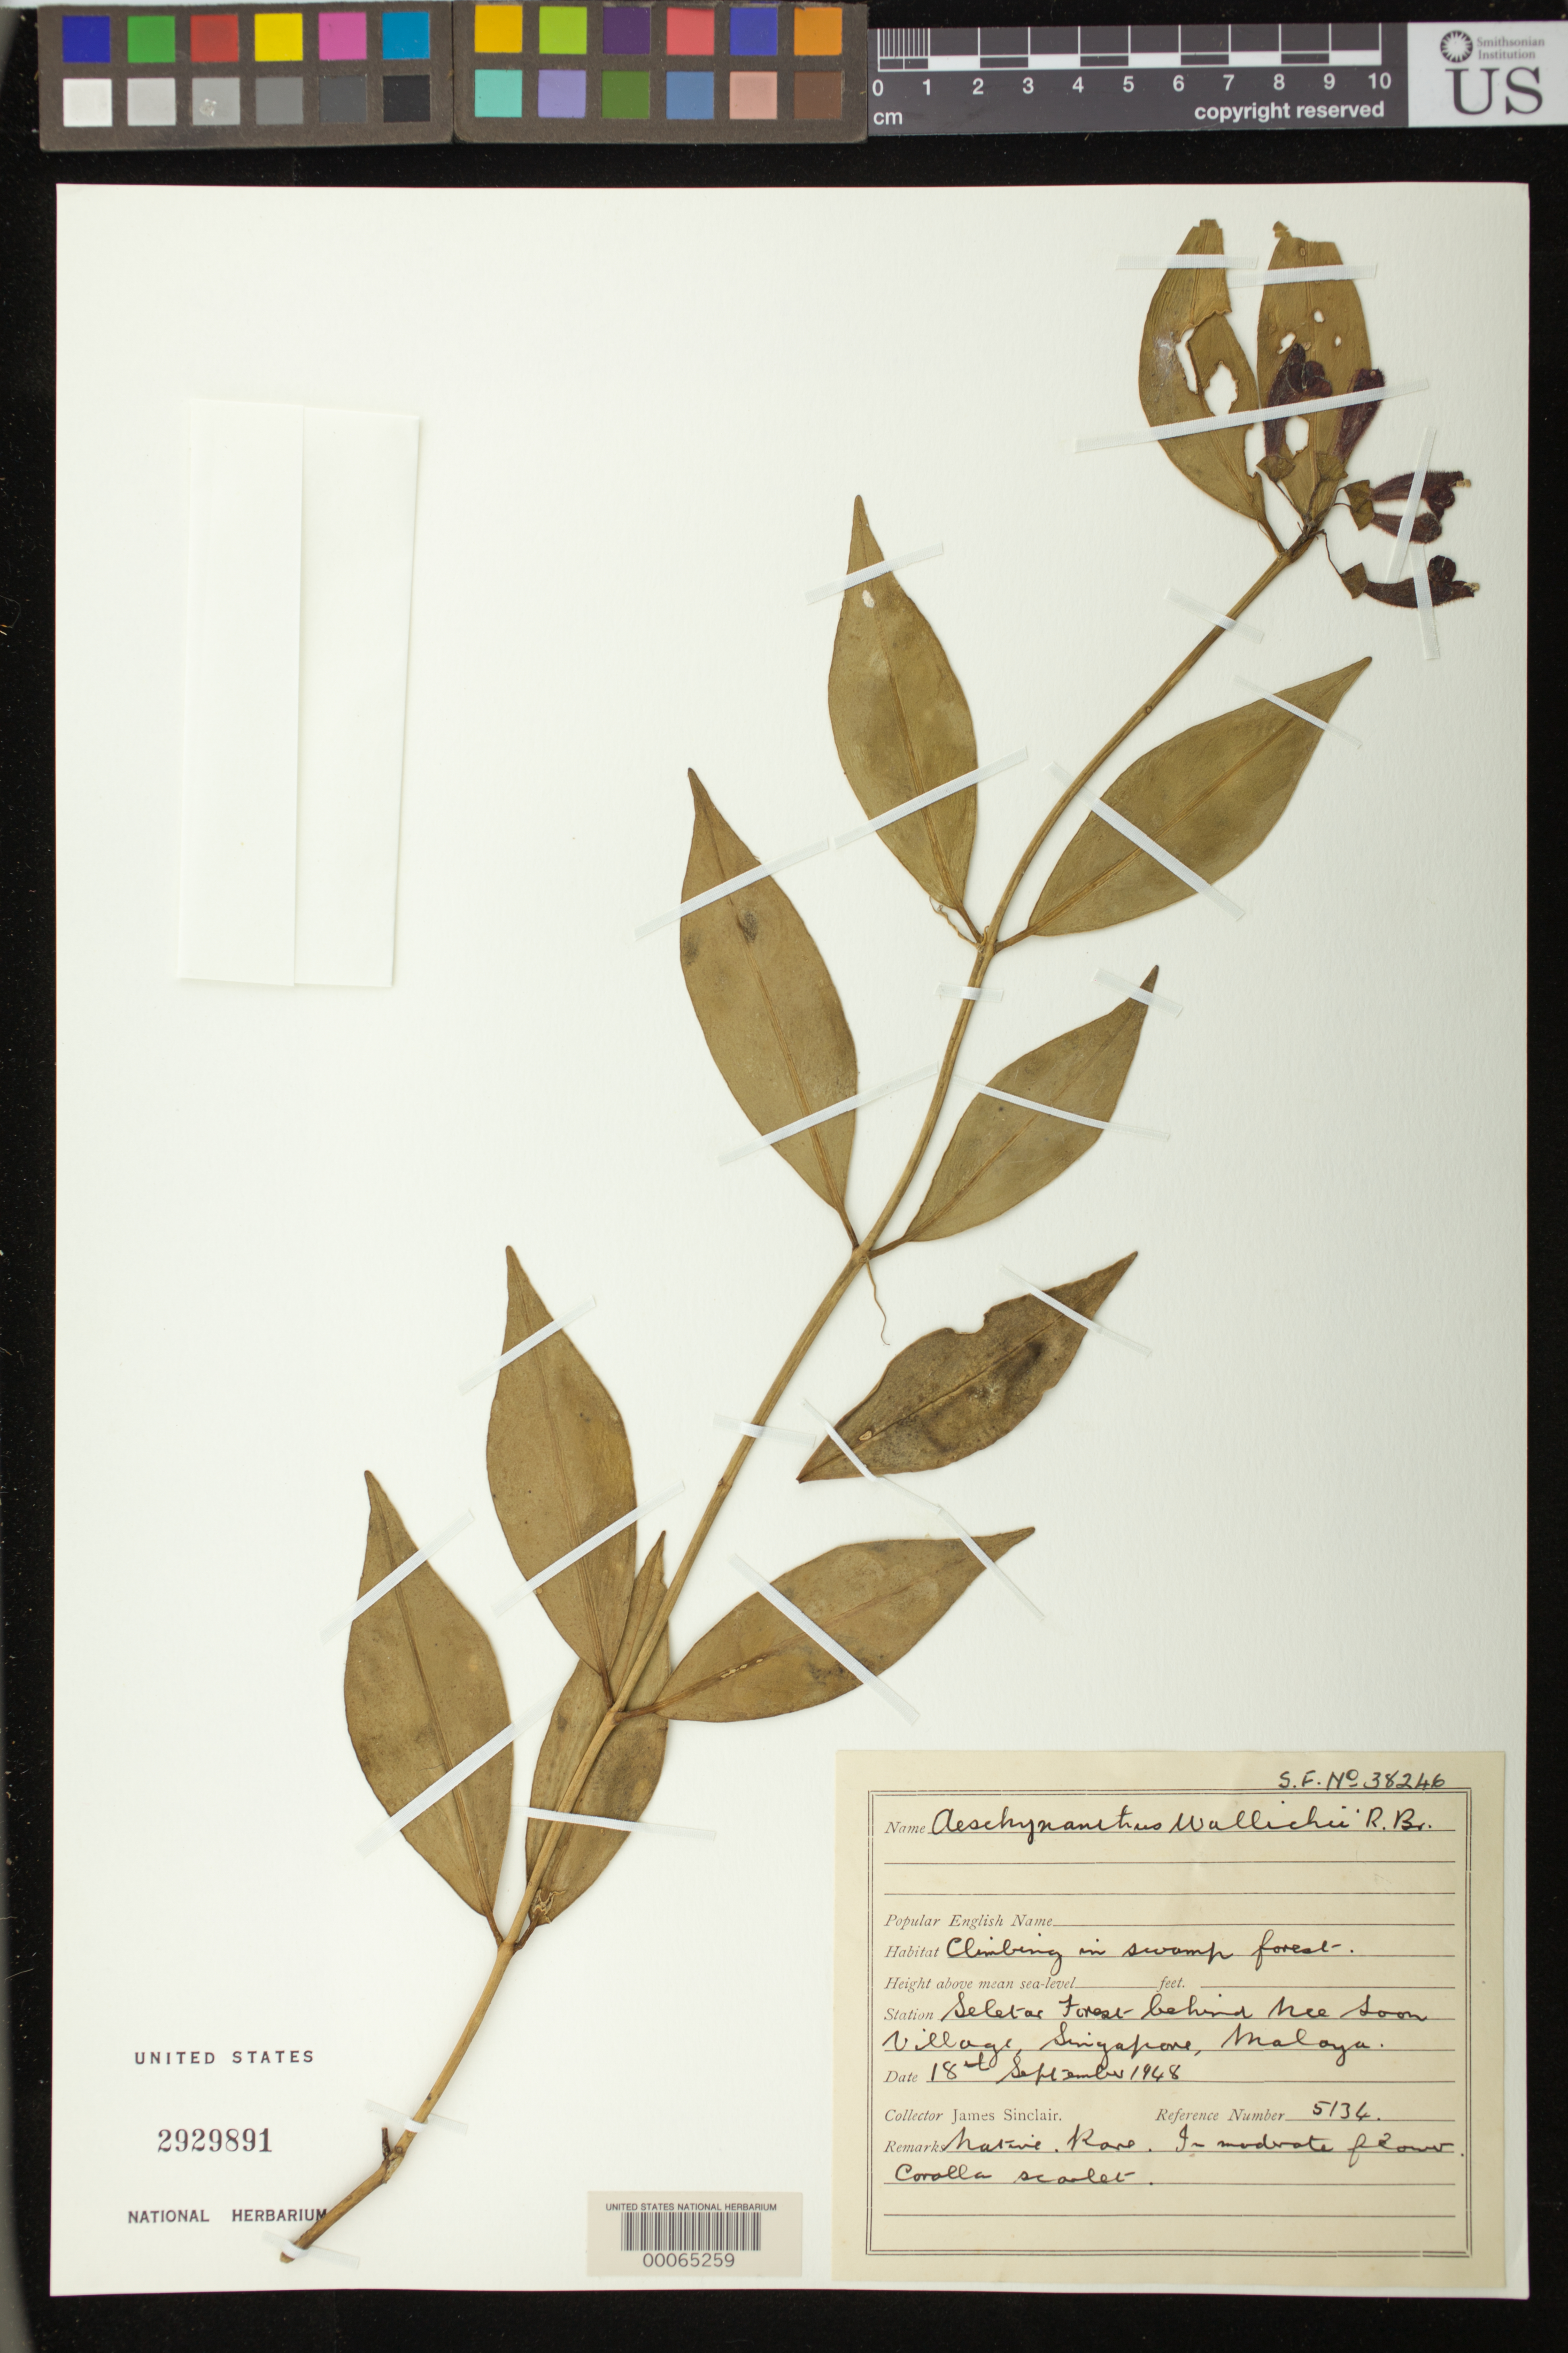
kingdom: Plantae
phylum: Tracheophyta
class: Magnoliopsida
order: Lamiales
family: Gesneriaceae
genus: Aeschynanthus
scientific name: Aeschynanthus wallichii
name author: R. Br.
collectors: J. Sinclair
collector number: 5134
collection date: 1948-09-18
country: Singapore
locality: Seletar Forest - behind Nee Soon village, Singapore, Malaya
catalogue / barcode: US 2929891